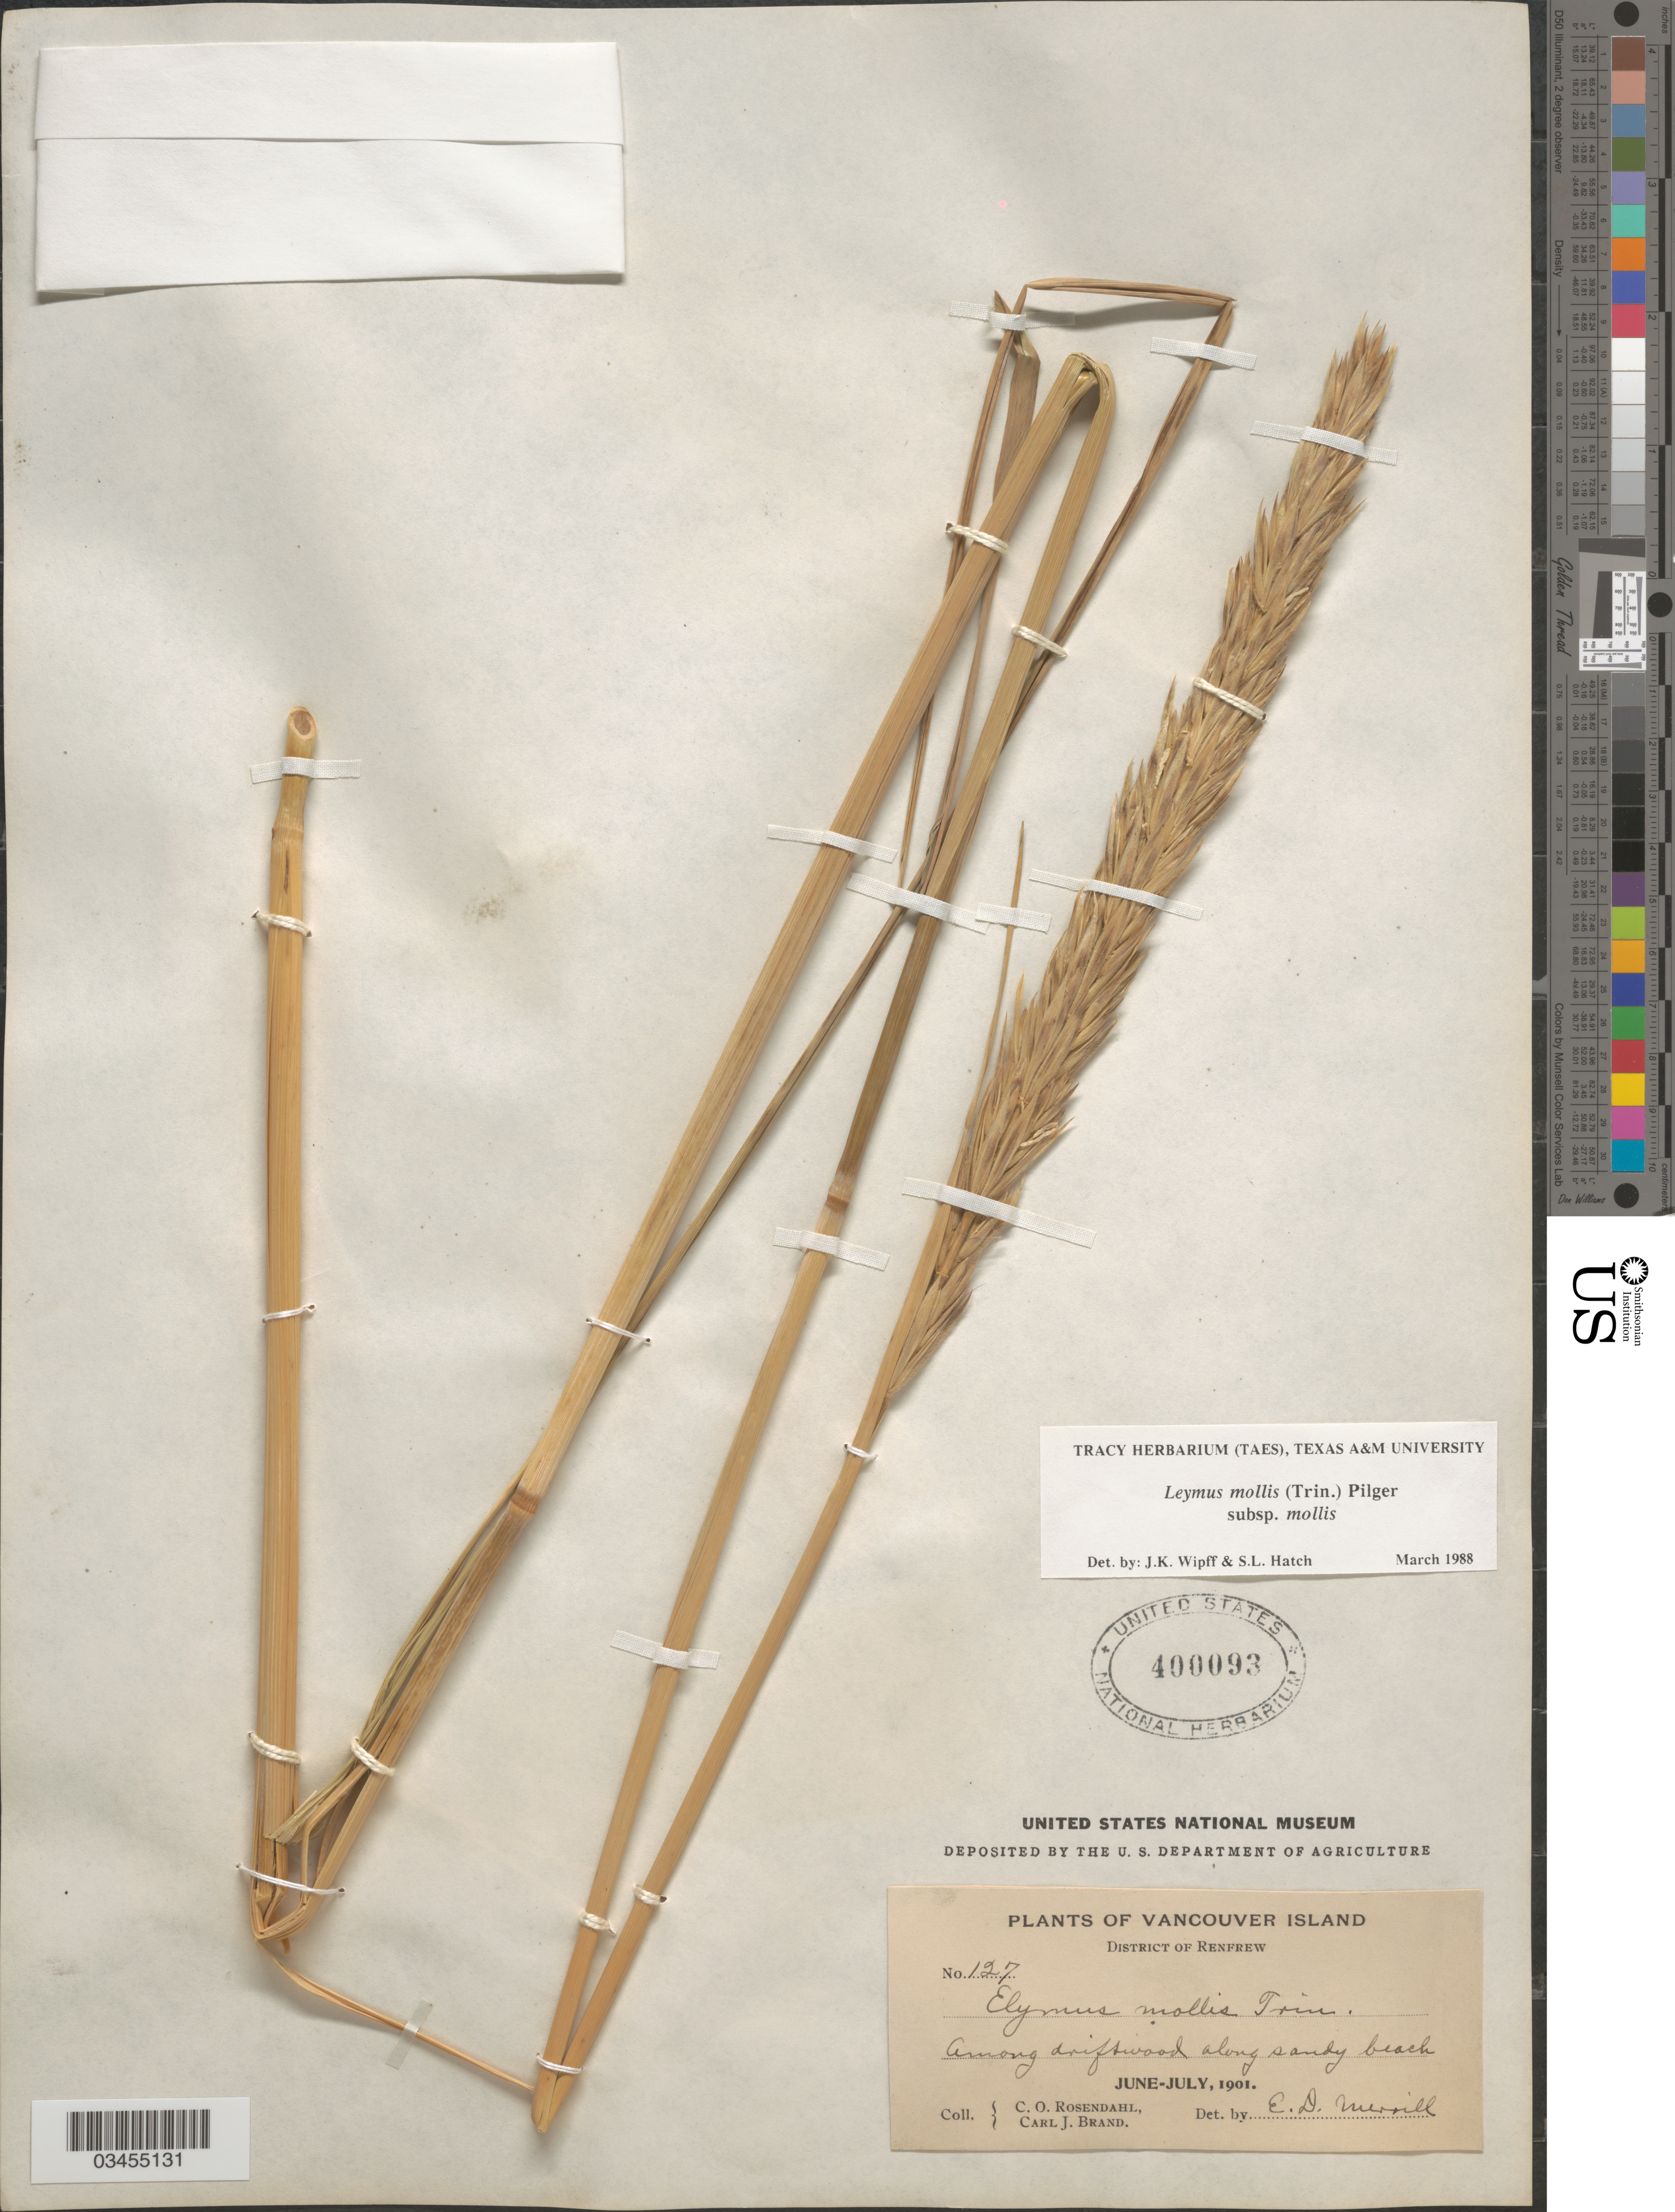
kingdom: Plantae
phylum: Tracheophyta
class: Liliopsida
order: Poales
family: Poaceae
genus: Leymus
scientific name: Leymus mollis subsp. mollis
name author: (Trin.) Pilg.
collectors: C. O. Rosendahl & C. J. Brand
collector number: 127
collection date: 1901-06/1901-07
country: Canada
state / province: British Columbia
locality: Vancouver Island. District of Renfrew. Among driftwood along sandy beach.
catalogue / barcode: US 400093